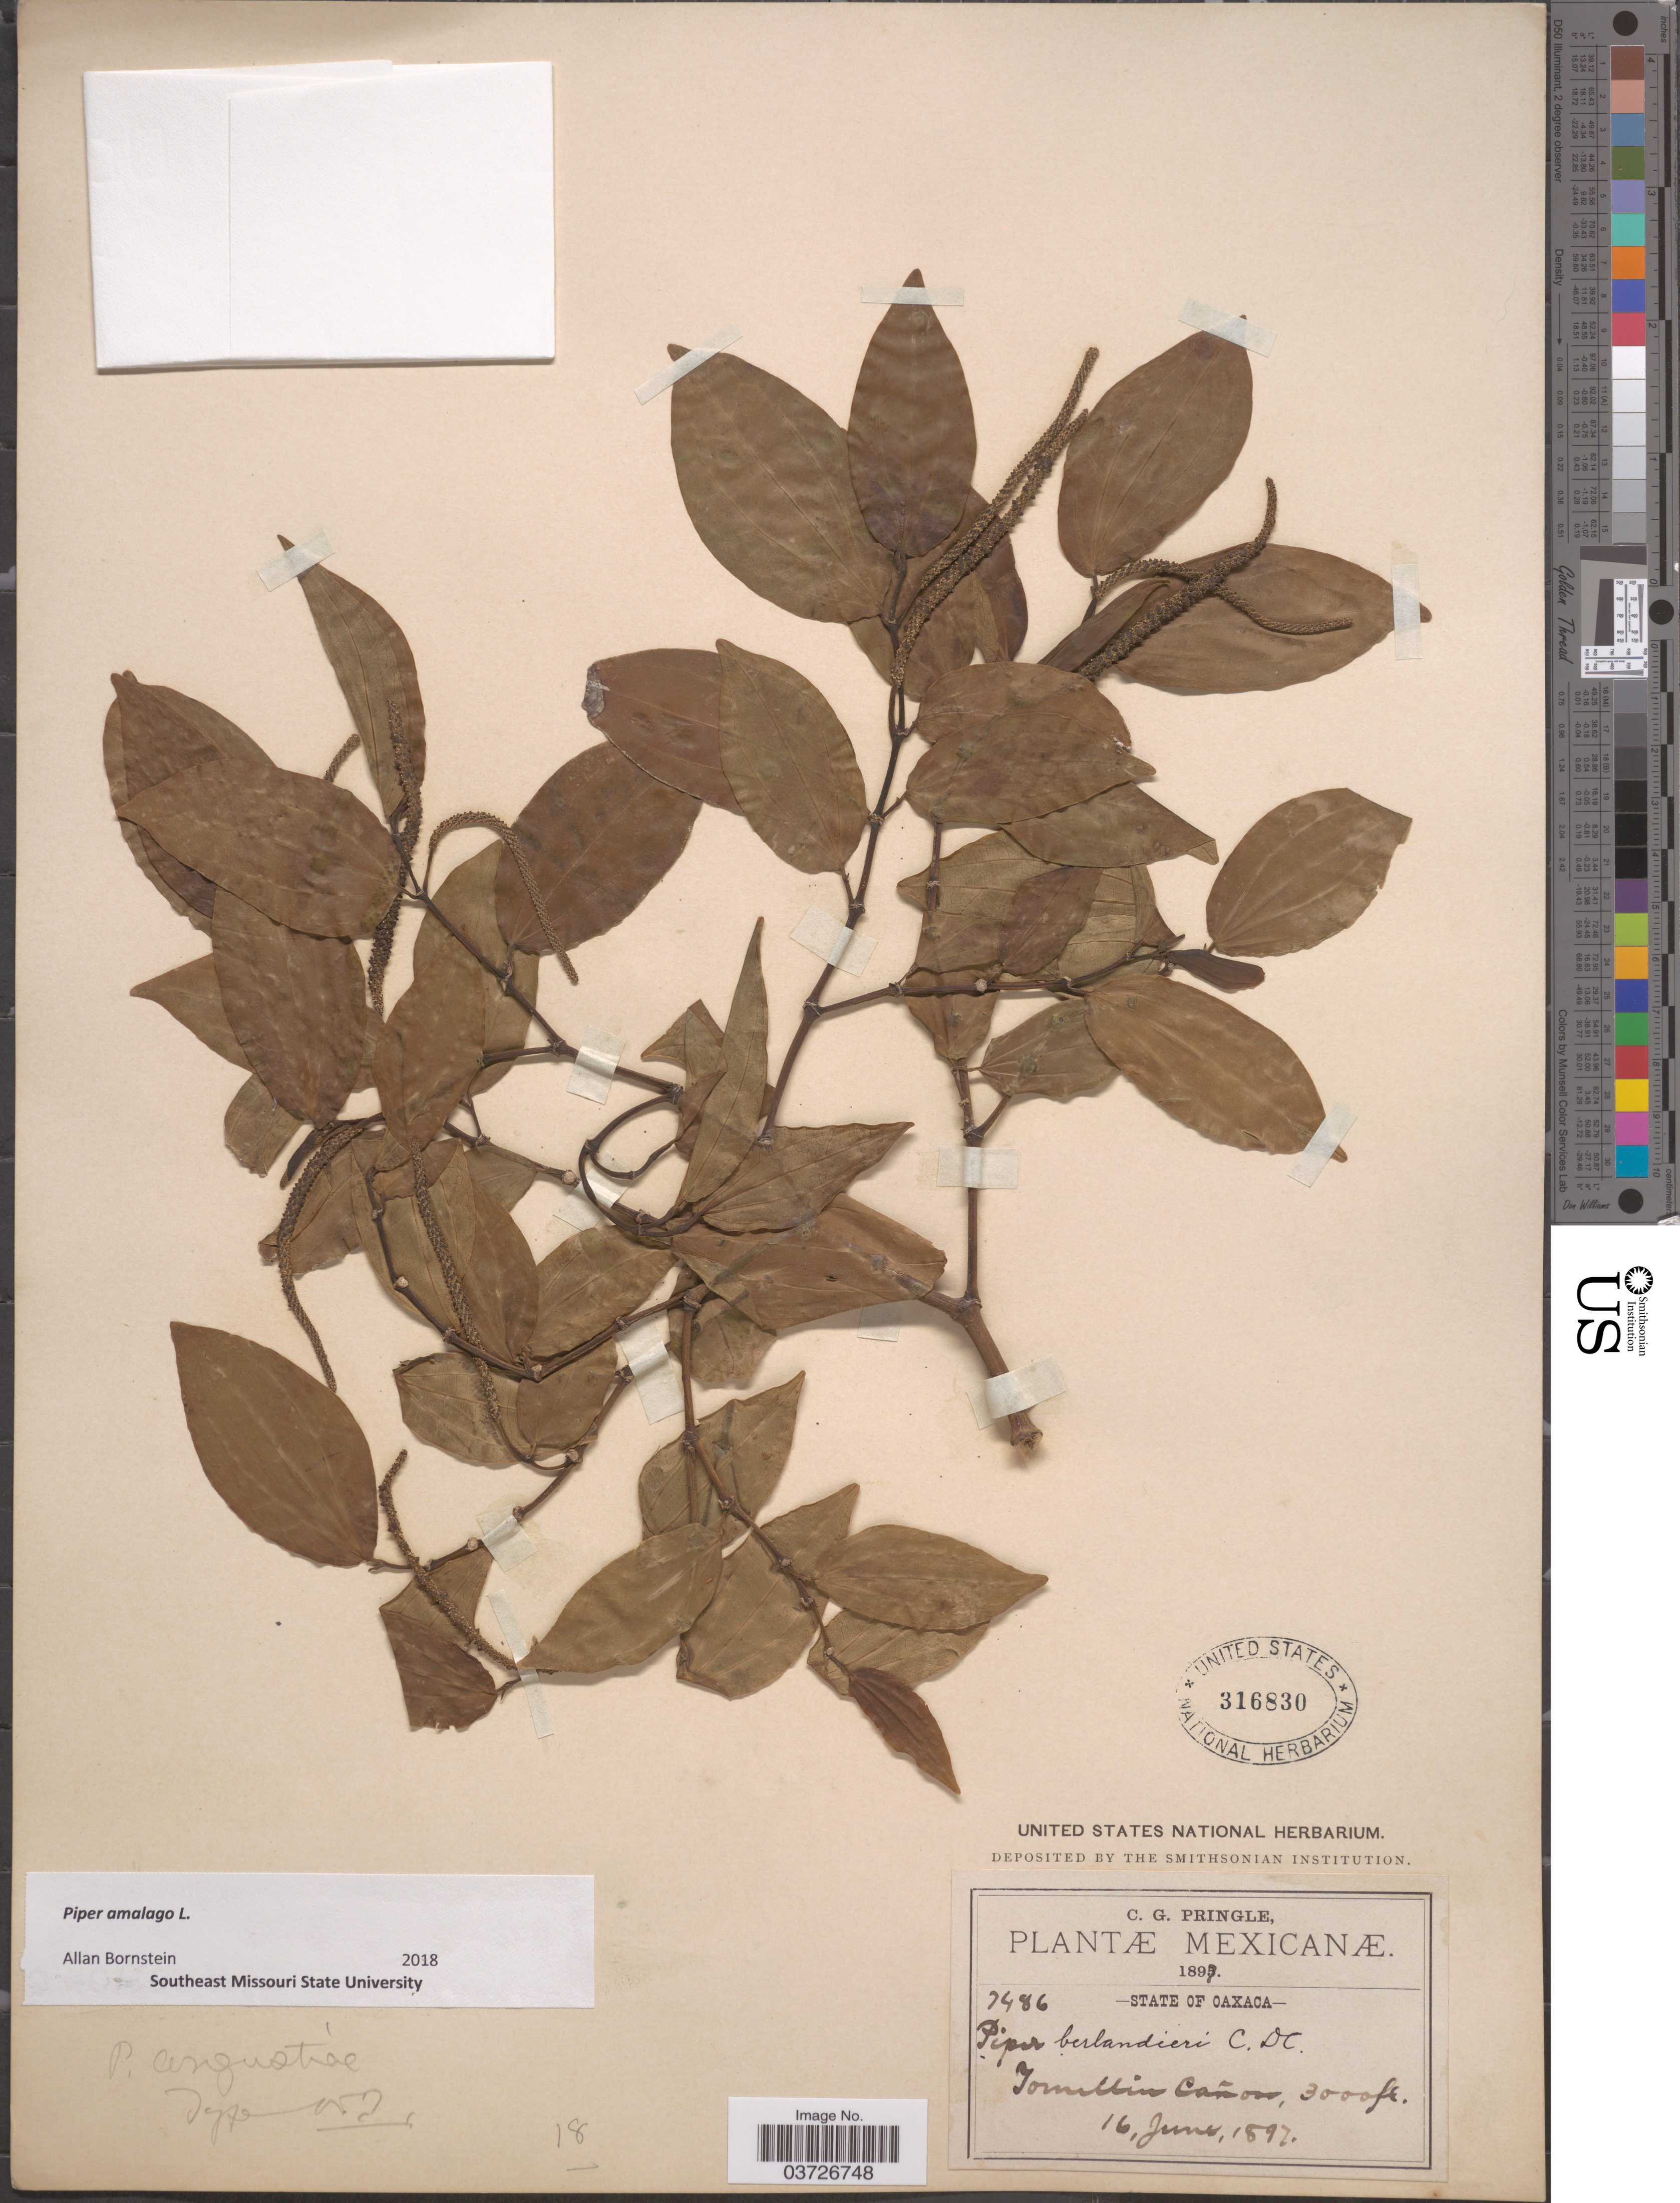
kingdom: Plantae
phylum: Tracheophyta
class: Magnoliopsida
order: Piperales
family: Piperaceae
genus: Piper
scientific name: Piper amalago var. medium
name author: (Jacq.) Yunck.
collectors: C. G. Pringle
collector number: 7486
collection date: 1897-06-16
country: Mexico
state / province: Oaxaca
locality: Tomellin Cañon.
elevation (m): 914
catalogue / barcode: US 316830